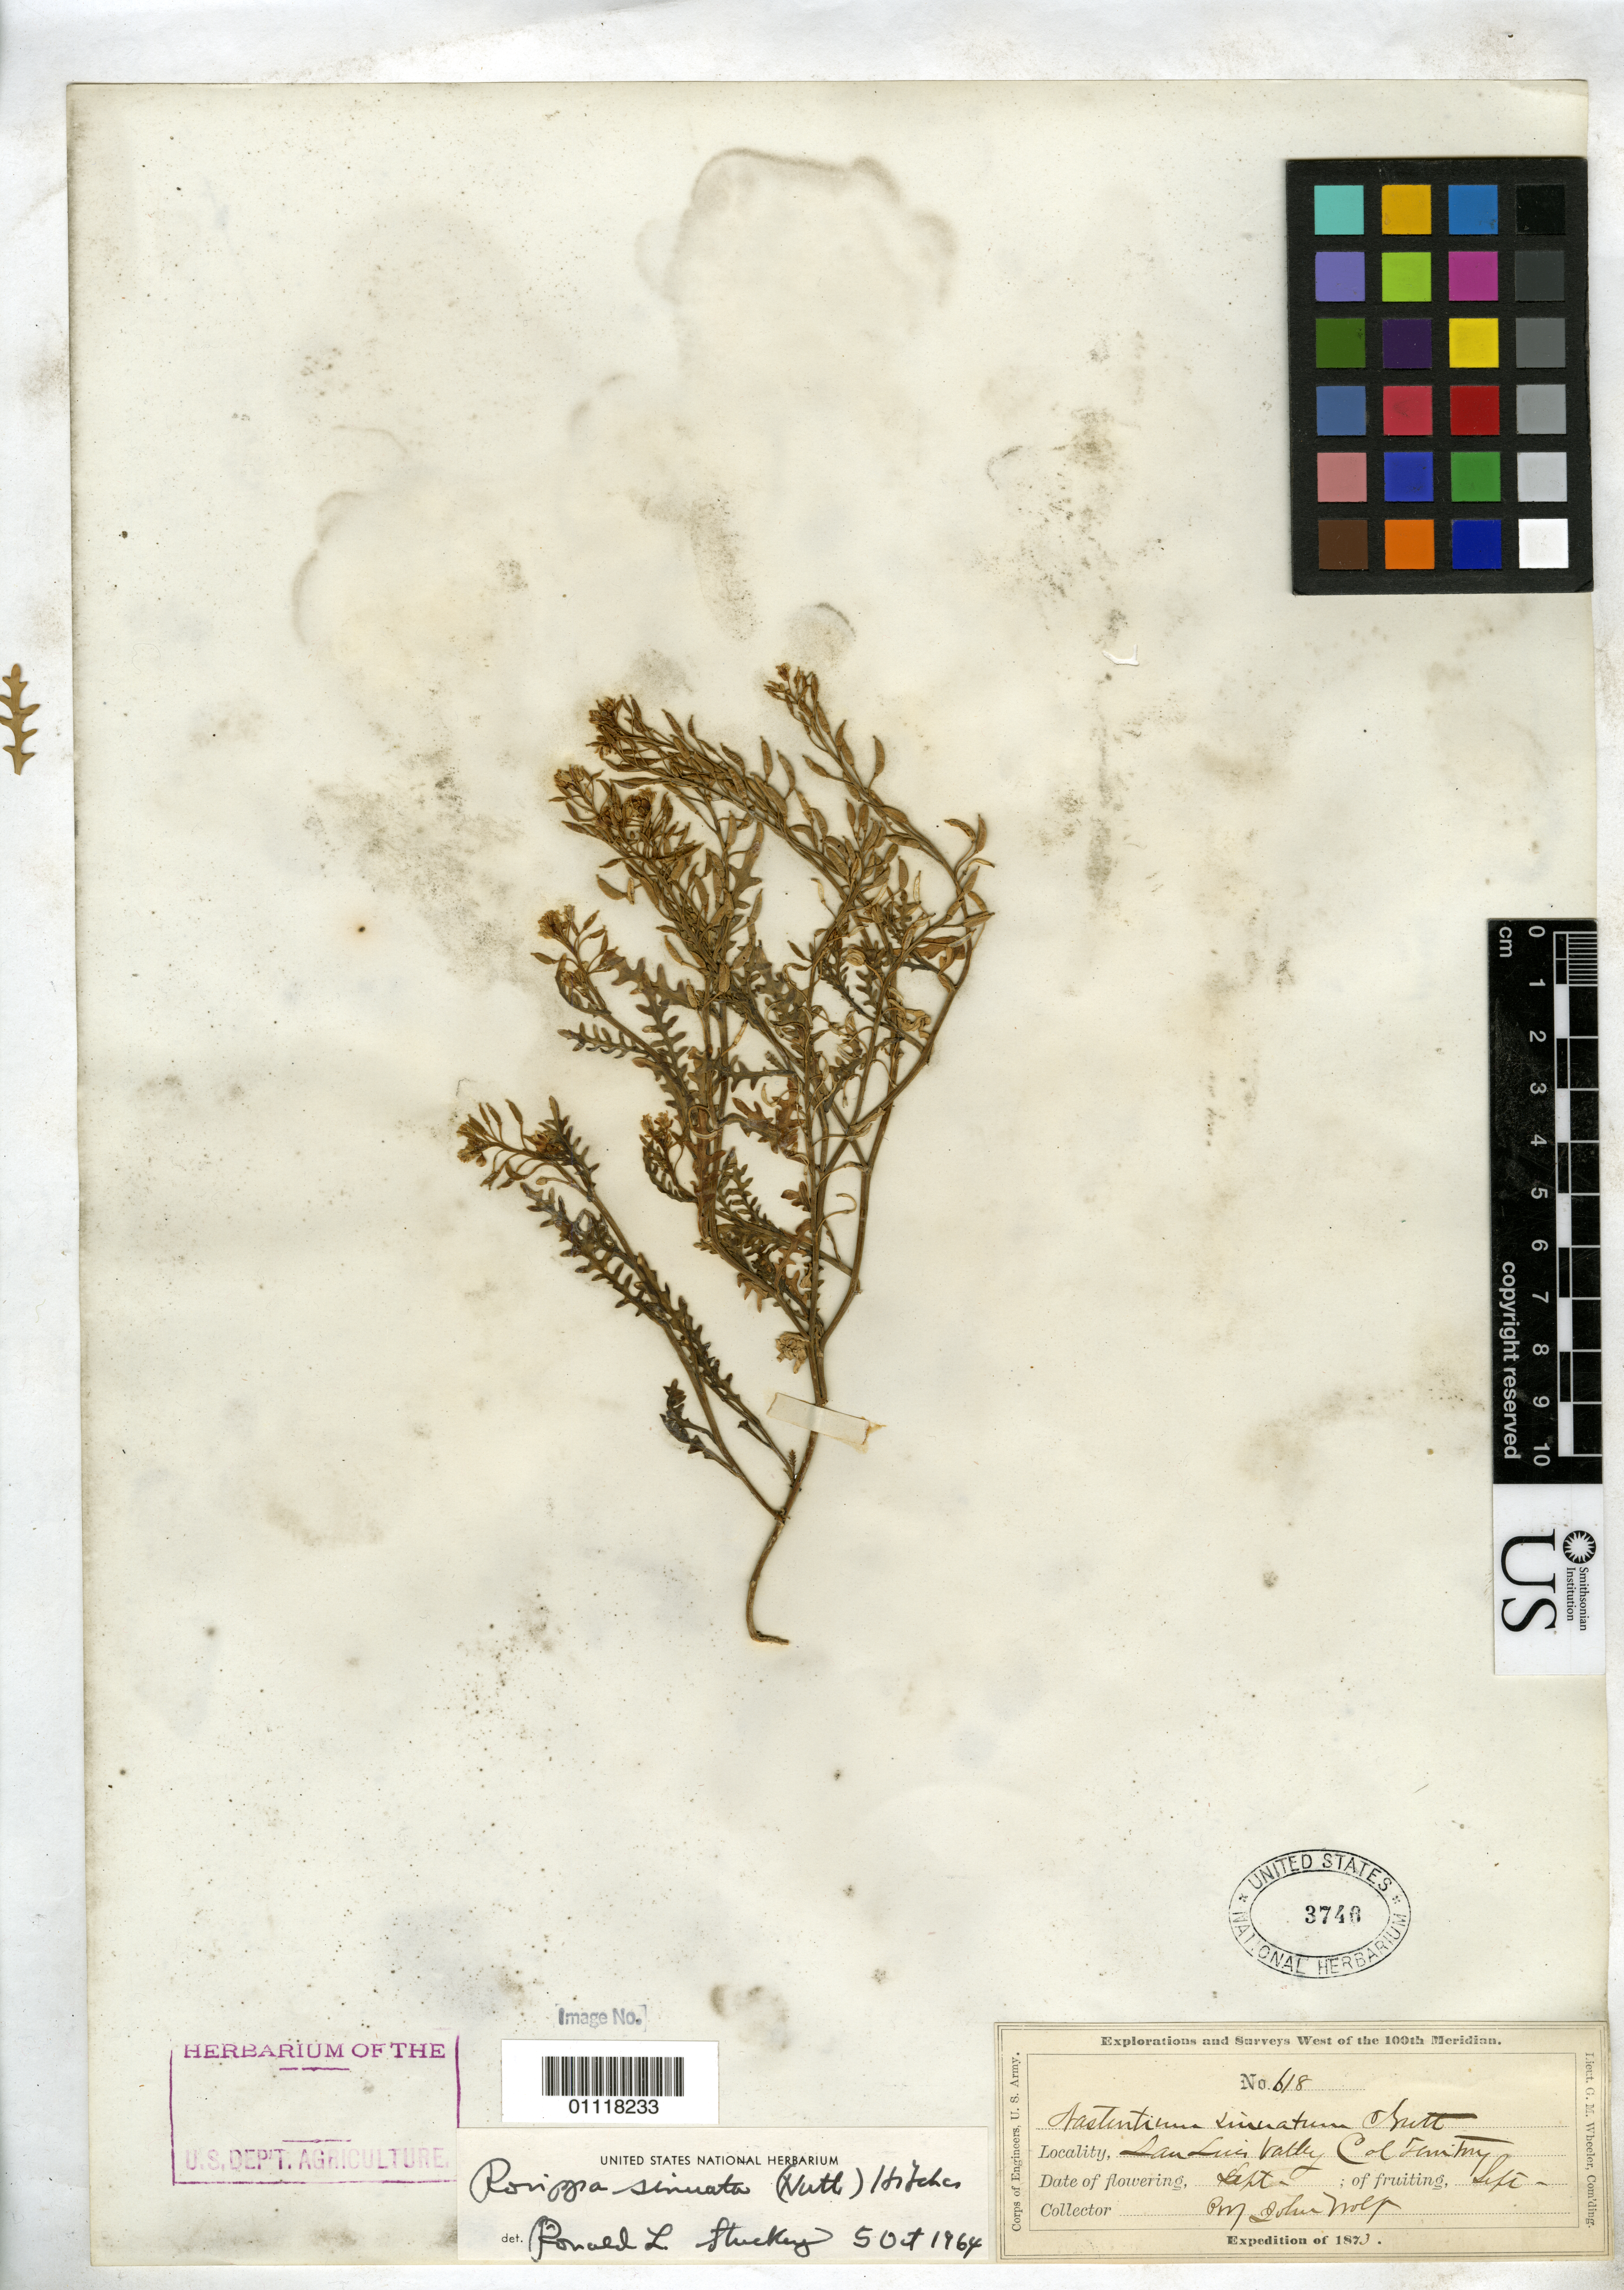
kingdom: Plantae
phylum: Tracheophyta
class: Magnoliopsida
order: Brassicales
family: Brassicaceae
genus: Rorippa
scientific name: Rorippa sinuata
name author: (Nutt.) Hitchc.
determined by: Stuckey, R. L.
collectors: J. Wolf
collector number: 618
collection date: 1873-09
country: United States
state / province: Colorado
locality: San Luis Valley, Col Ter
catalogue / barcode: US 3746